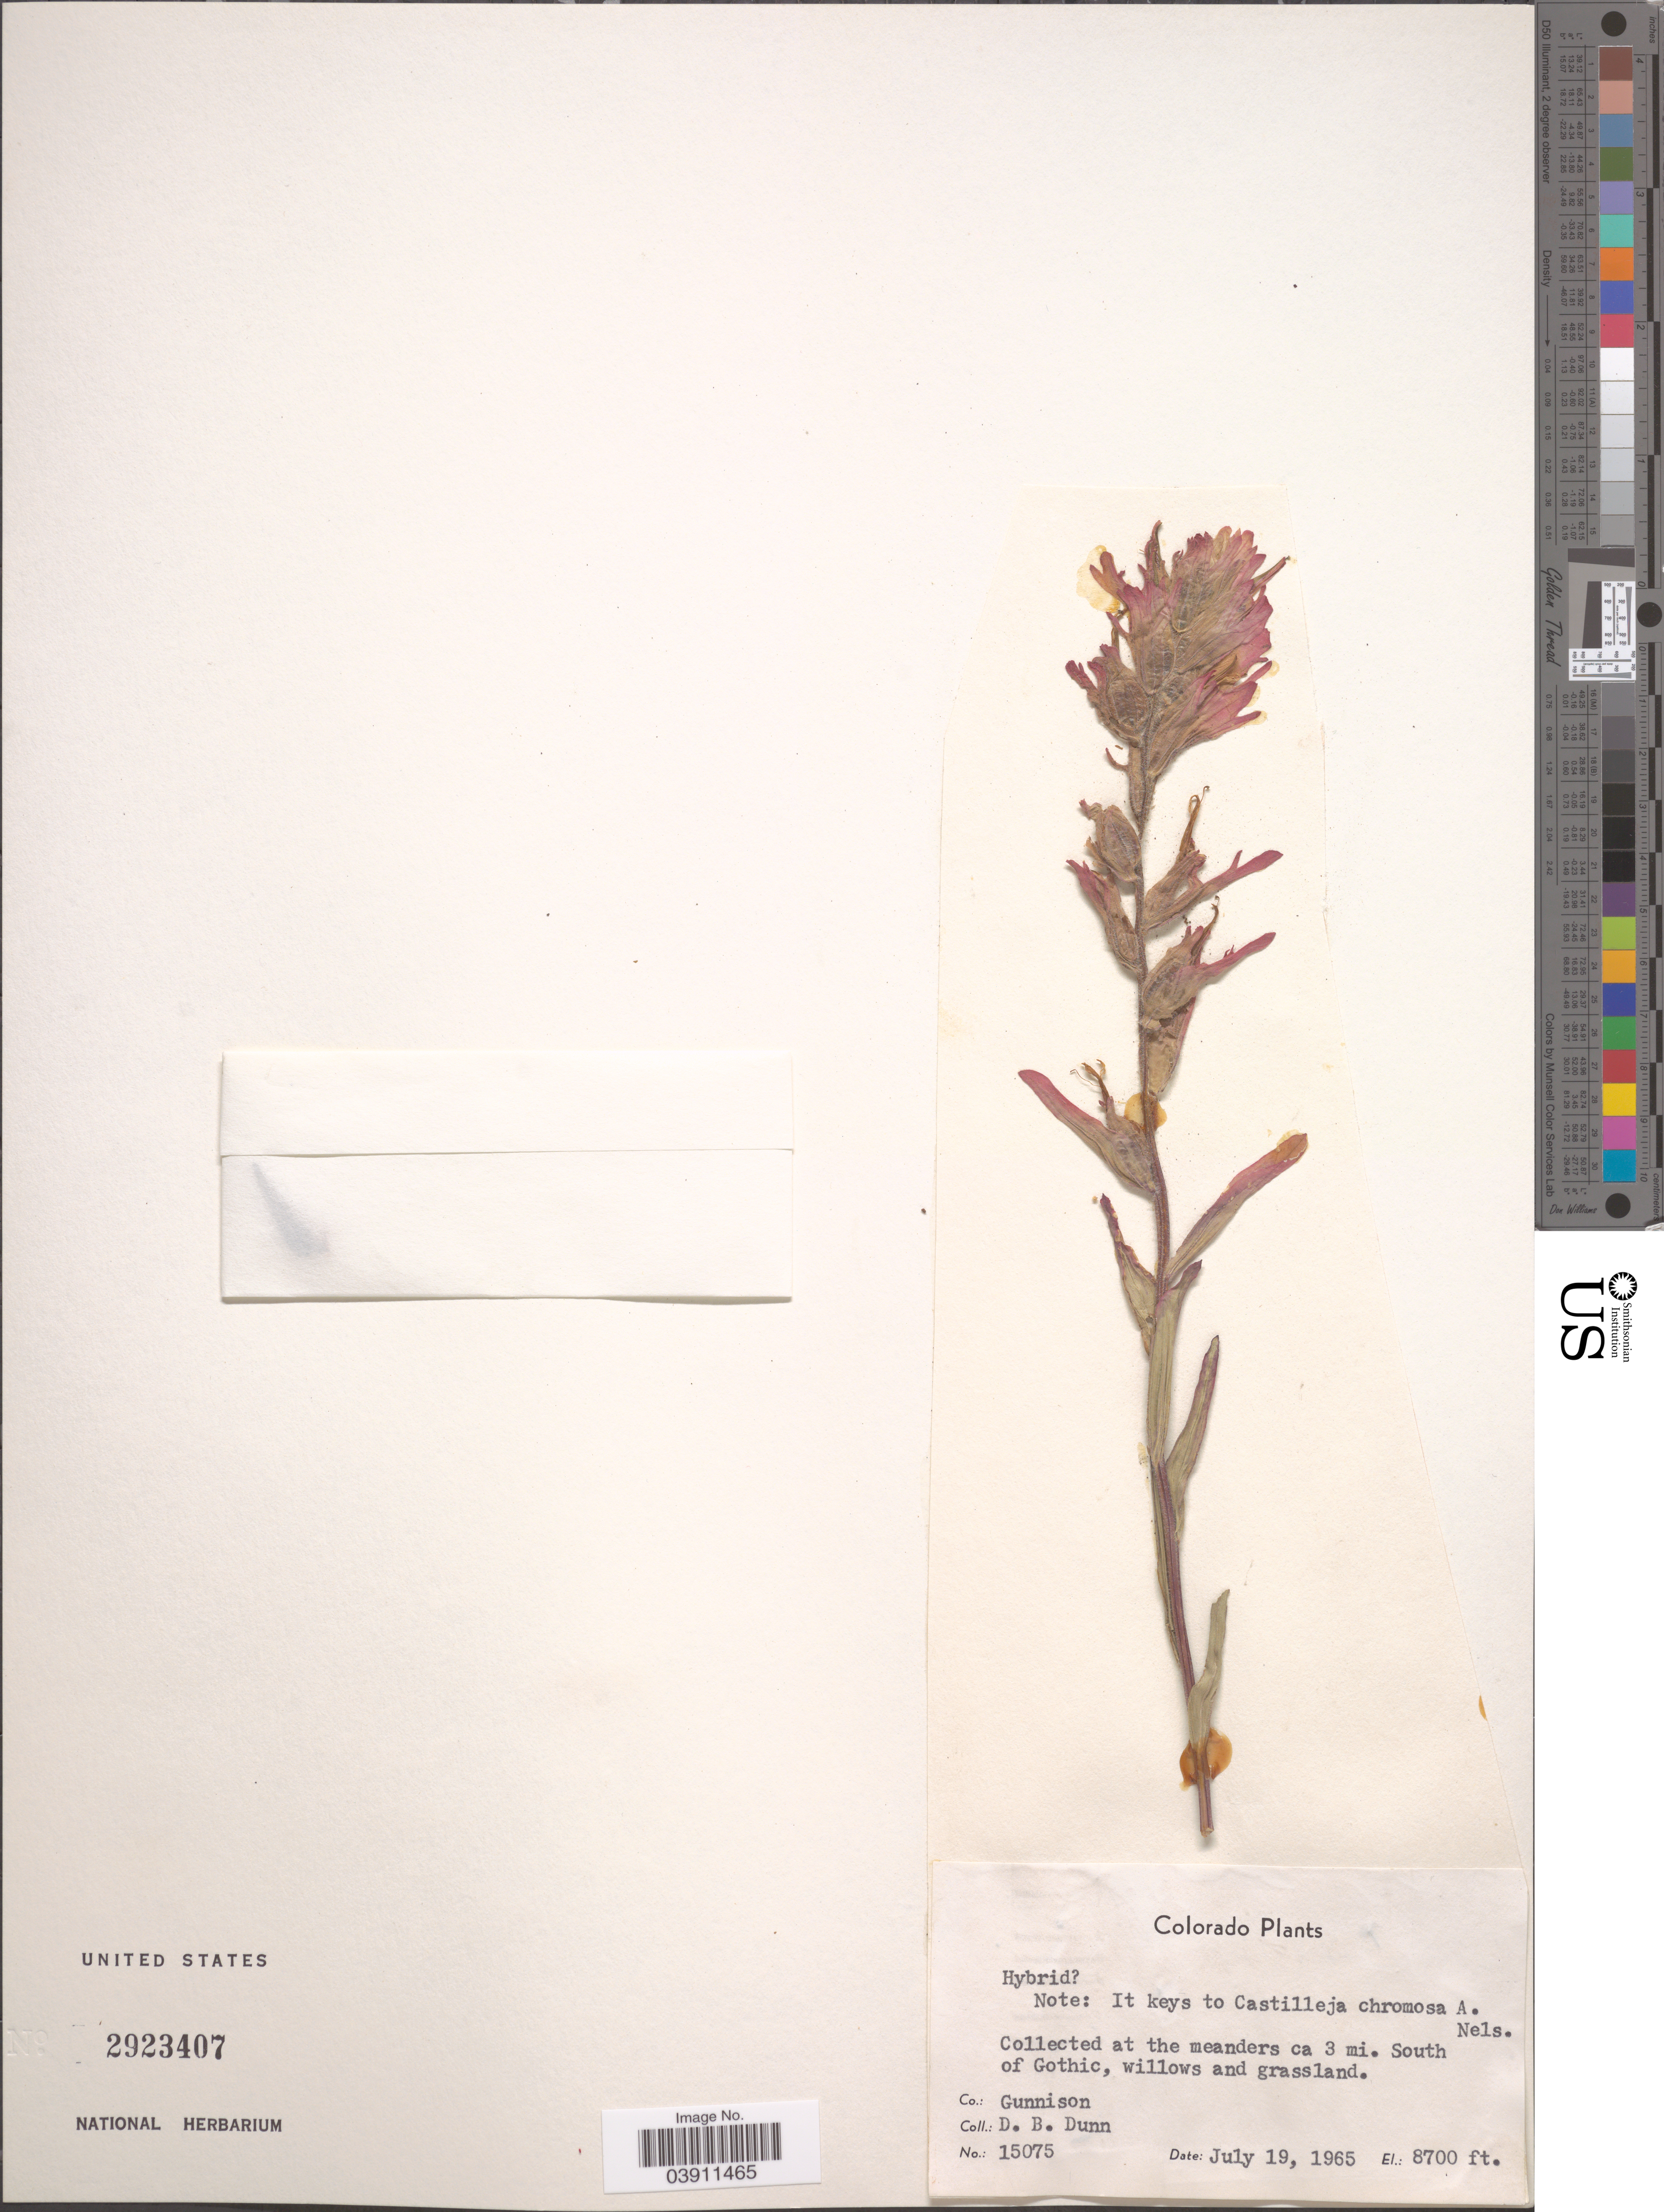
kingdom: Plantae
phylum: Tracheophyta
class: Magnoliopsida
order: Lamiales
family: Orobanchaceae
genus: Castilleja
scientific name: Castilleja chromosa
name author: A. Nelson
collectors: D. B. Dunn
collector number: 15075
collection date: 1965-07-19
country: United States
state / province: Colorado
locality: At the meanders ca 3 mi. South of Gothic, willows and grassland. Co.: Gunnison.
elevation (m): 2652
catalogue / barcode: US 2923407